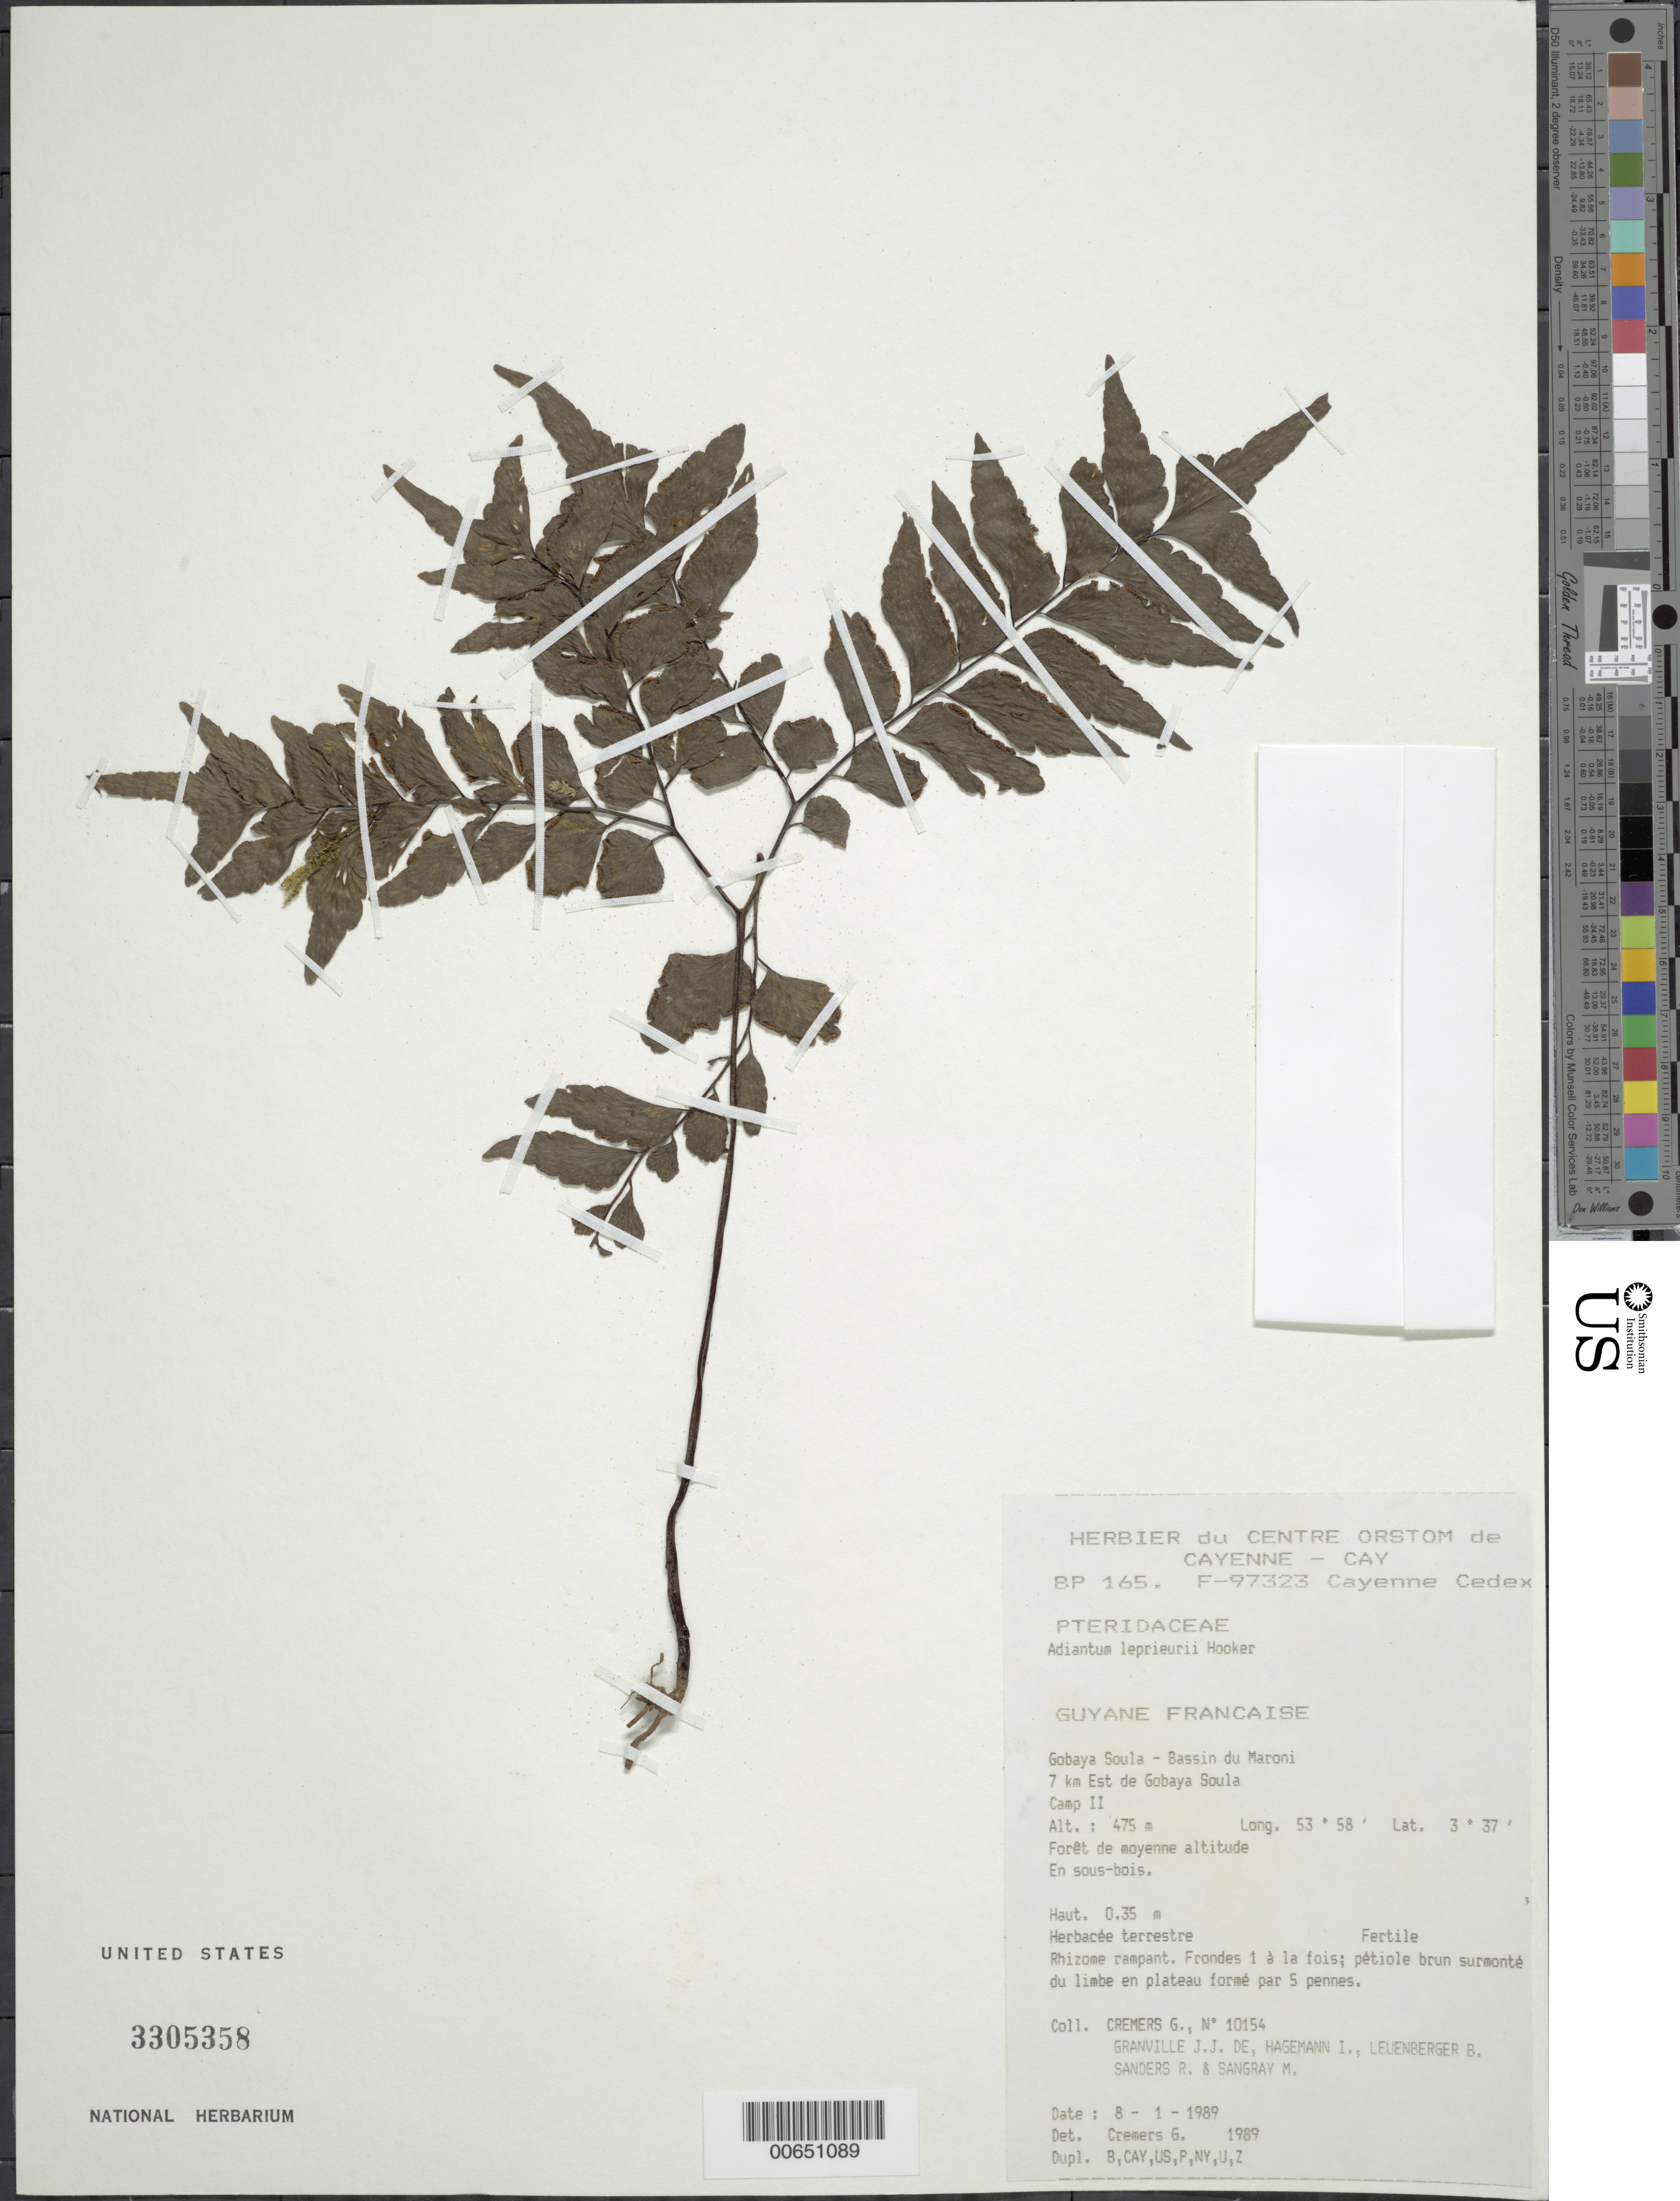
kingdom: Plantae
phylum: Tracheophyta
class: Polypodiopsida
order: Polypodiales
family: Pteridaceae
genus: Adiantum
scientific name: Adiantum leprieurii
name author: Hook.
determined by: Cremers, Georges A.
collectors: G. Cremers, J.-J. de Granville, I. Hagemann, B. E. Leuenberger, R. Sanders & M. S. Sangrey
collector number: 10154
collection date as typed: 8-Jan-89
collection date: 1989-01-08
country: French Guiana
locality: Gobaya Soula, 7 km Est de, Bassin du Maroni, camp II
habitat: Forest, middle altitude; understory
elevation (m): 475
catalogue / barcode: US 3305358